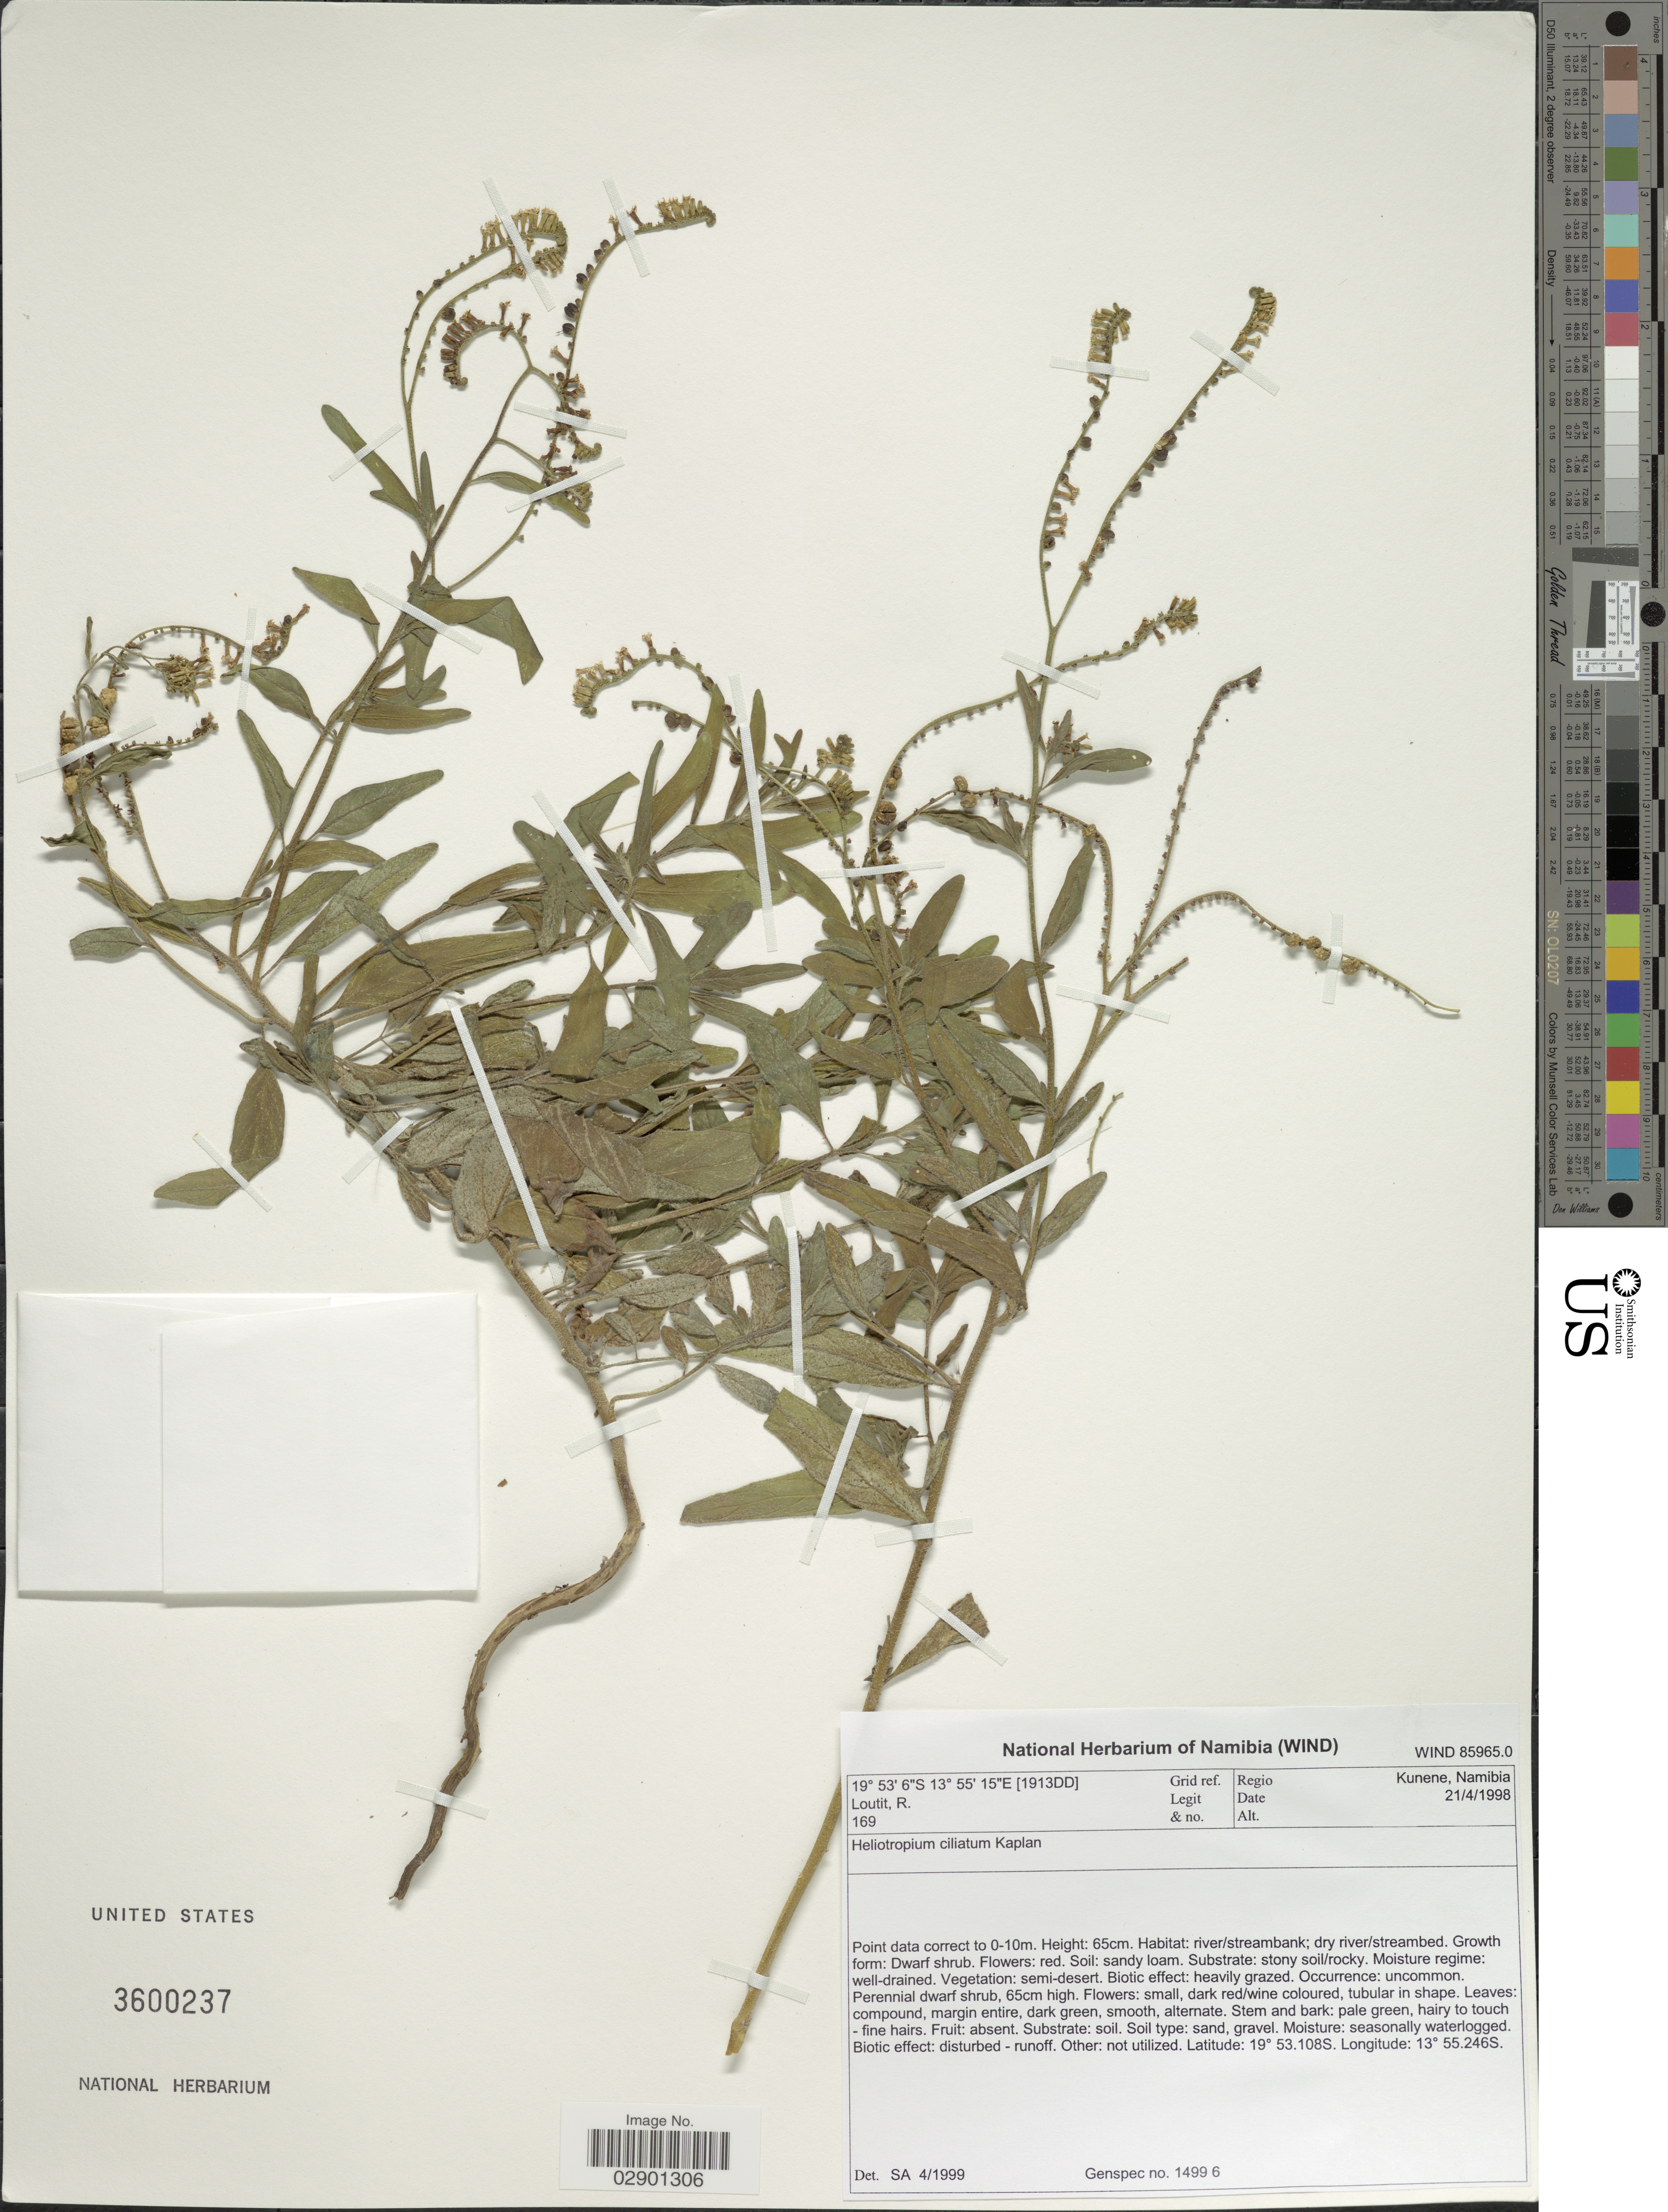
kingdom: Plantae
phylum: Tracheophyta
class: Magnoliopsida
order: Boraginales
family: Heliotropiaceae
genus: Heliotropium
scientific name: Heliotropium ciliatum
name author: Kaplan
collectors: R. Loutit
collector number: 169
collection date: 1998-04-21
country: Namibia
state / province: Kunene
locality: [1913DD] Grid ref.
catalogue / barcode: US 3600237